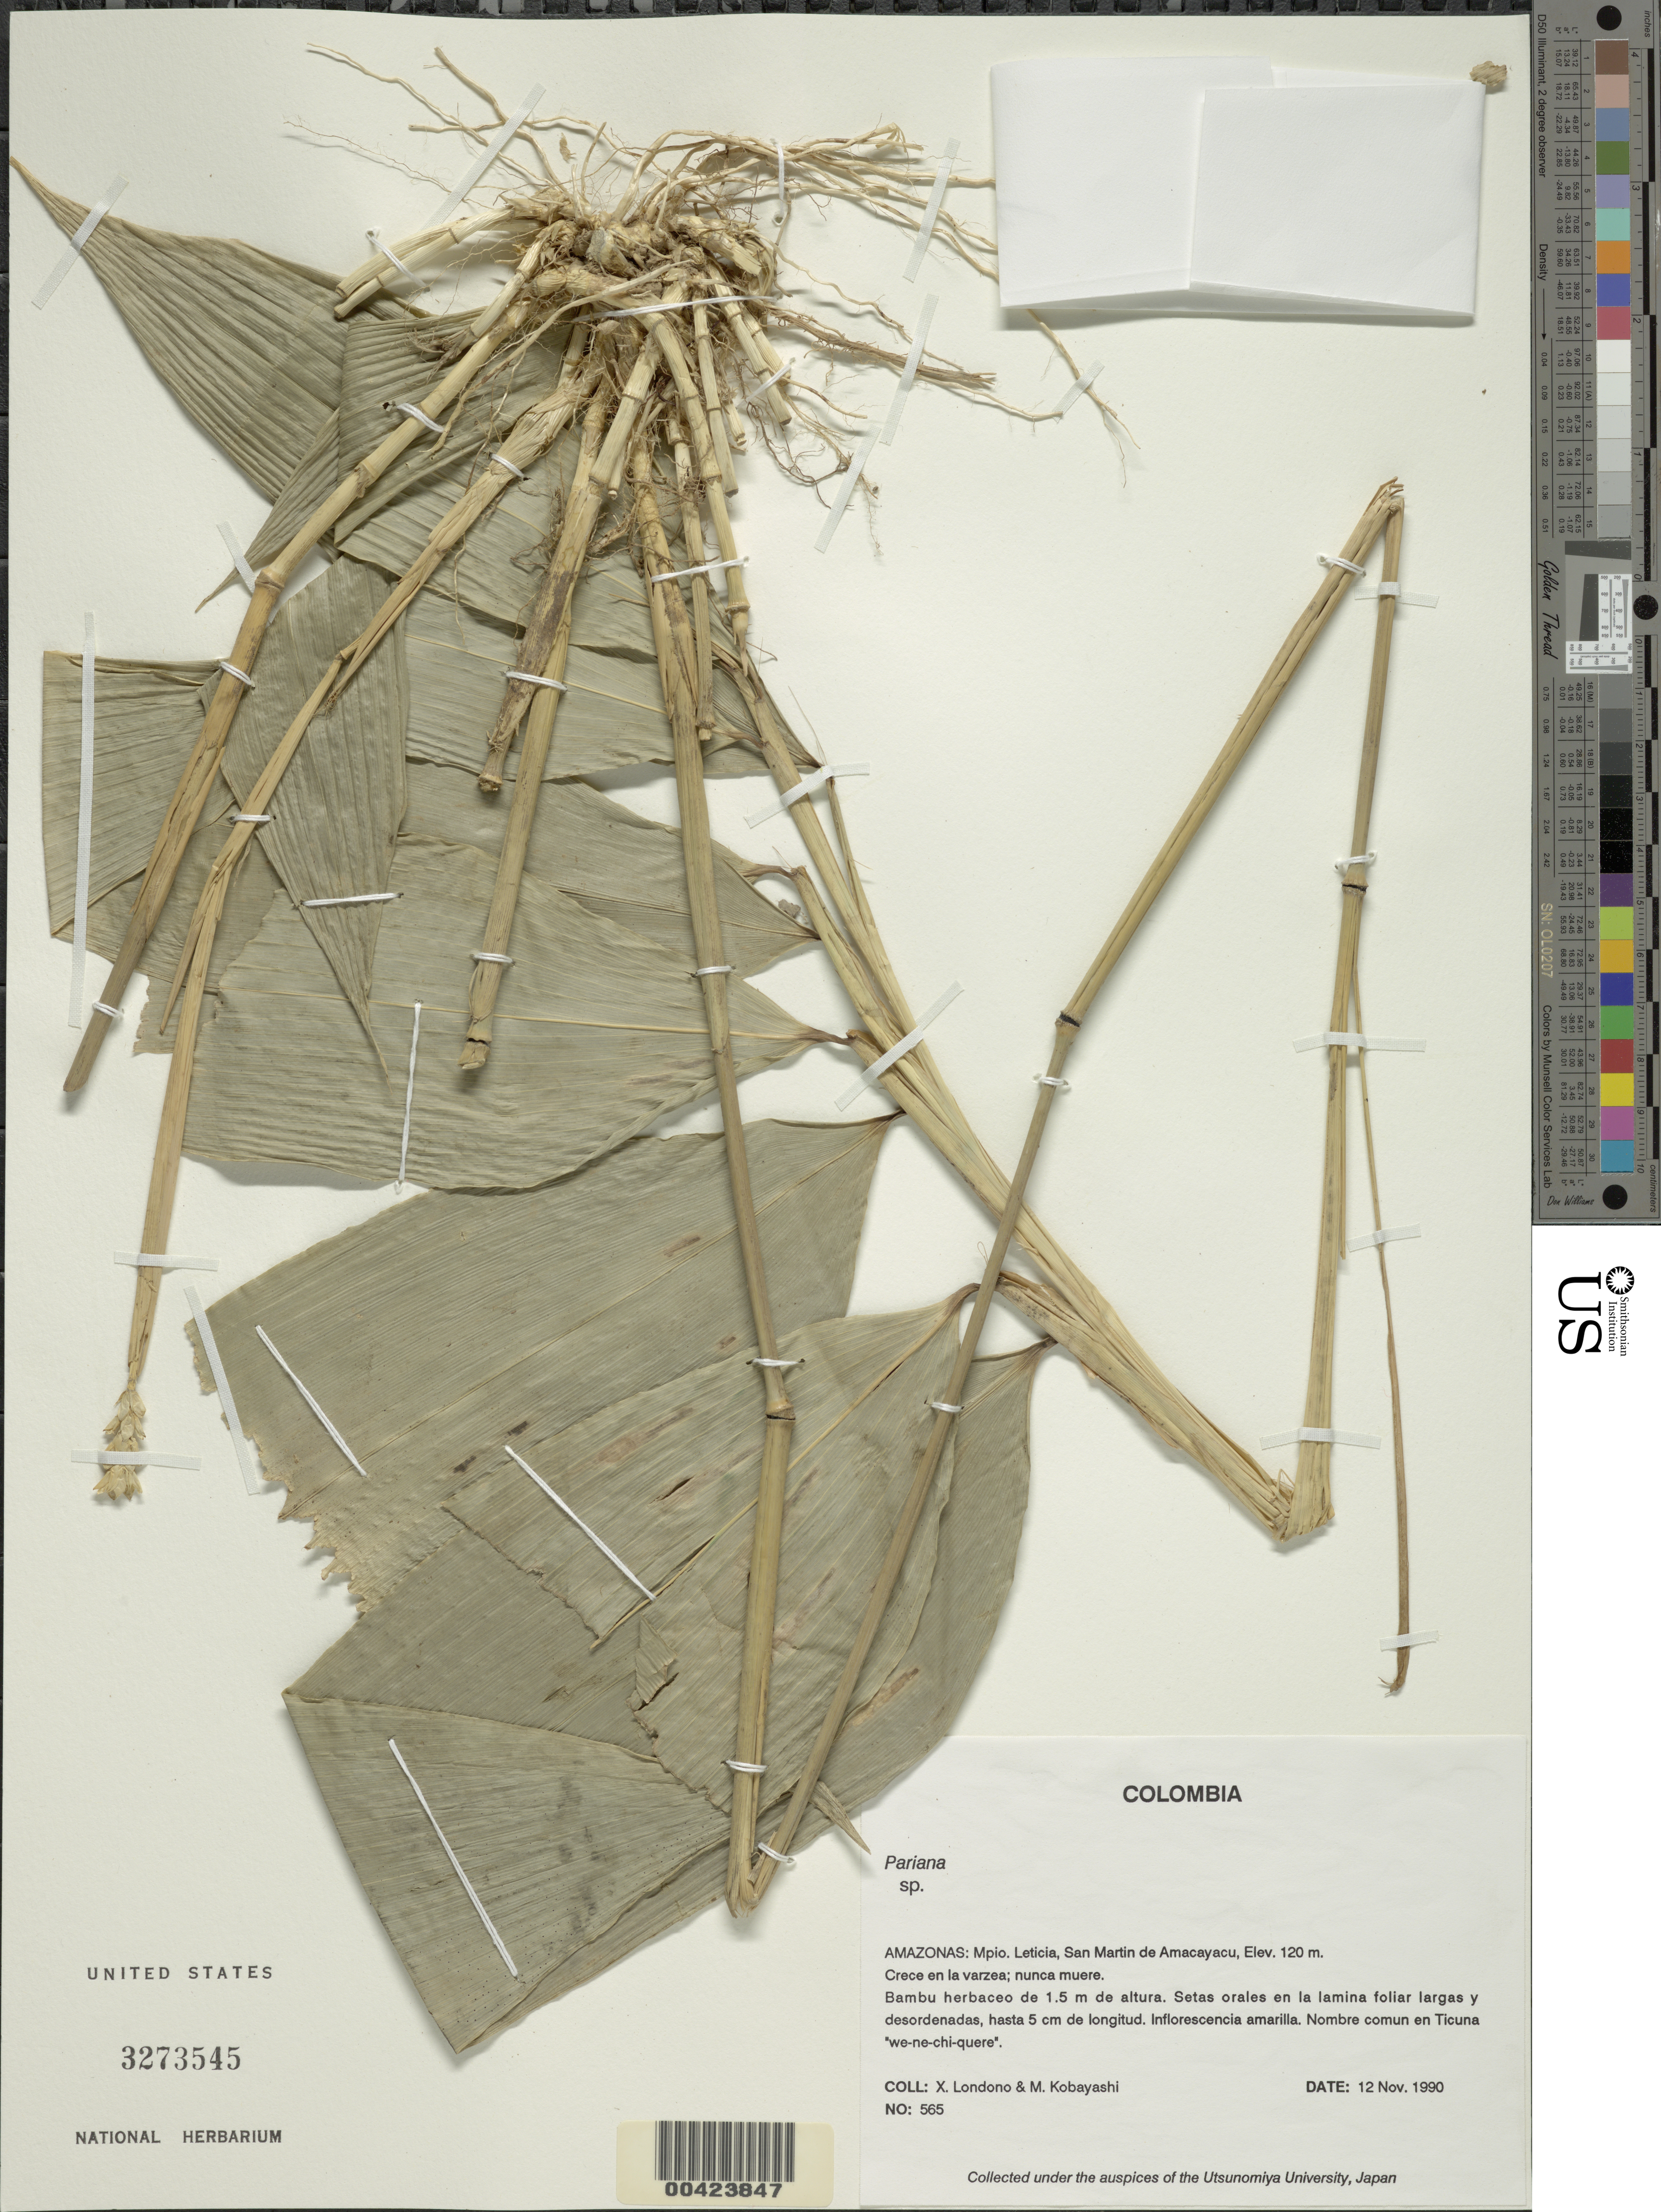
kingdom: Plantae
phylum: Tracheophyta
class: Liliopsida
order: Poales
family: Poaceae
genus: Pariana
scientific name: Pariana sp.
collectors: X. Londoño & M. Kobayashi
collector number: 565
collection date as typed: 12 Nov 1990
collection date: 1990-11-12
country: Colombia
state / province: Amazônas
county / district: Leticia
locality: San Martin de Amaca-Yacu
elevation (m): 120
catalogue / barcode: US 3273545